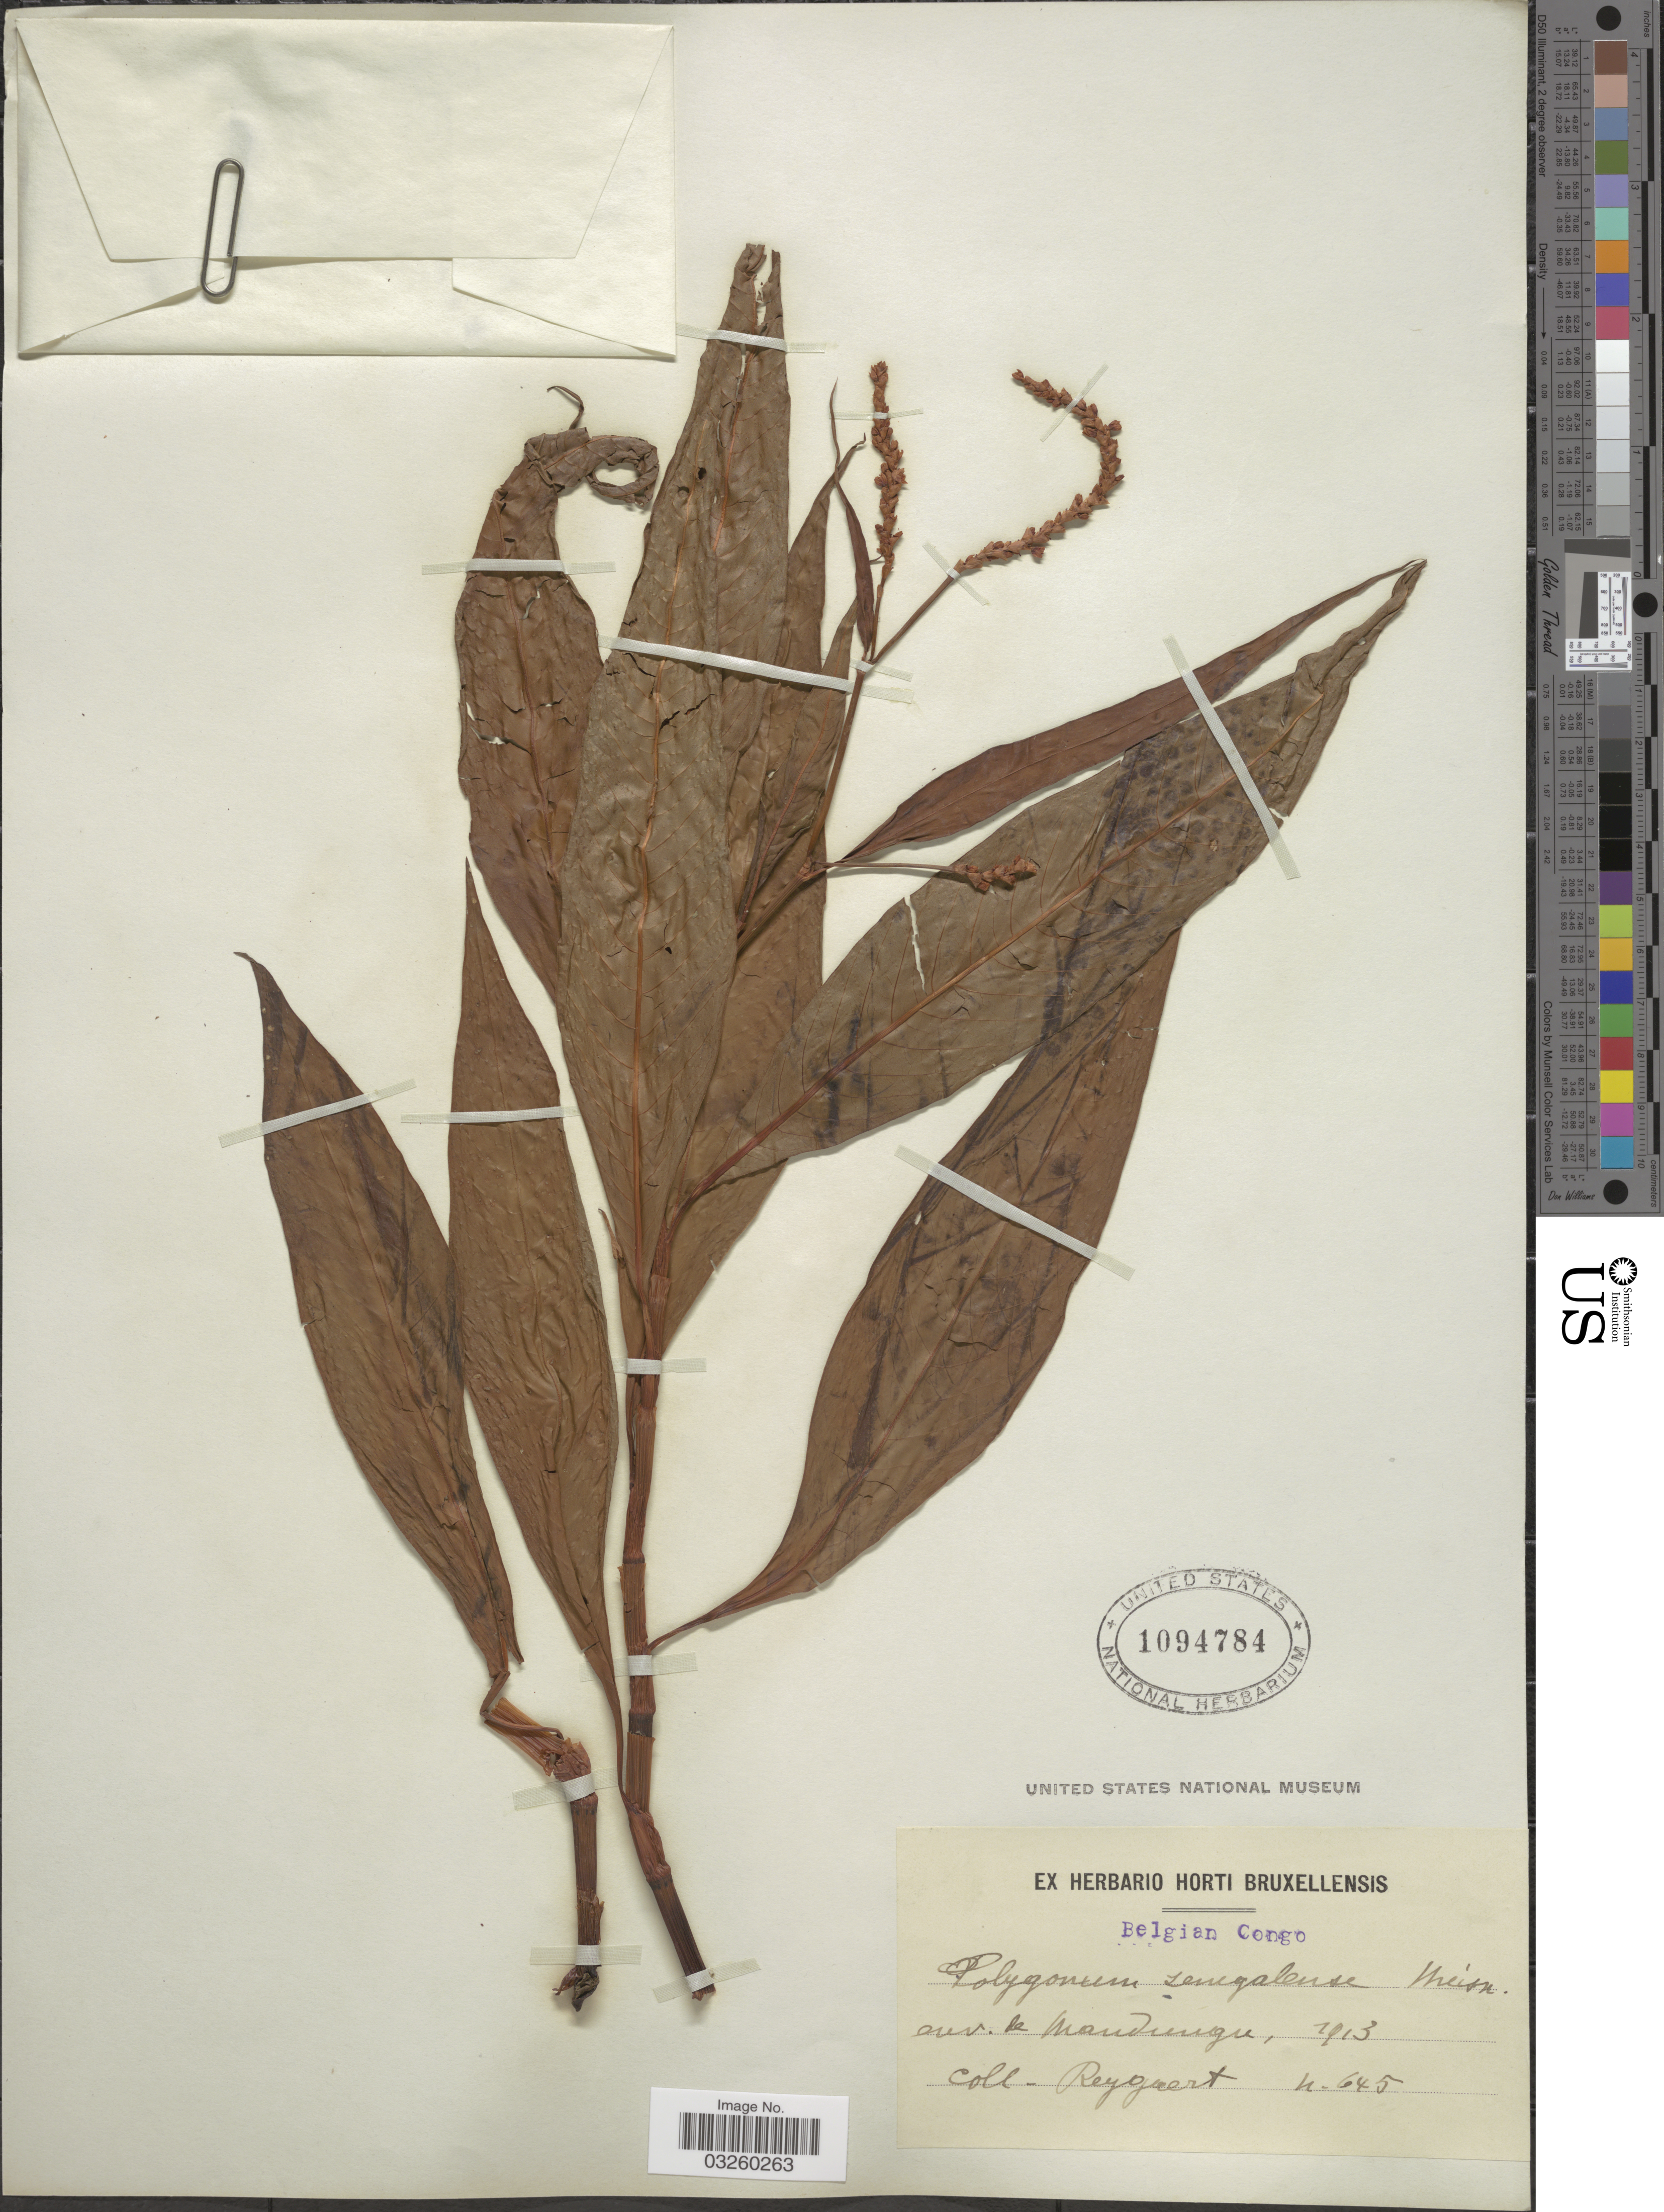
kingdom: Plantae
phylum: Tracheophyta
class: Magnoliopsida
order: Caryophyllales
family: Polygonaceae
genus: Polygonum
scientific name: Polygonum senegalense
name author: Meisn.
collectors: Reygaert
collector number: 645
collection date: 1913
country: Congo, Democratic Republic of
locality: Belgian Congo. Env. de Mandungu.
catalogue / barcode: US 1094784